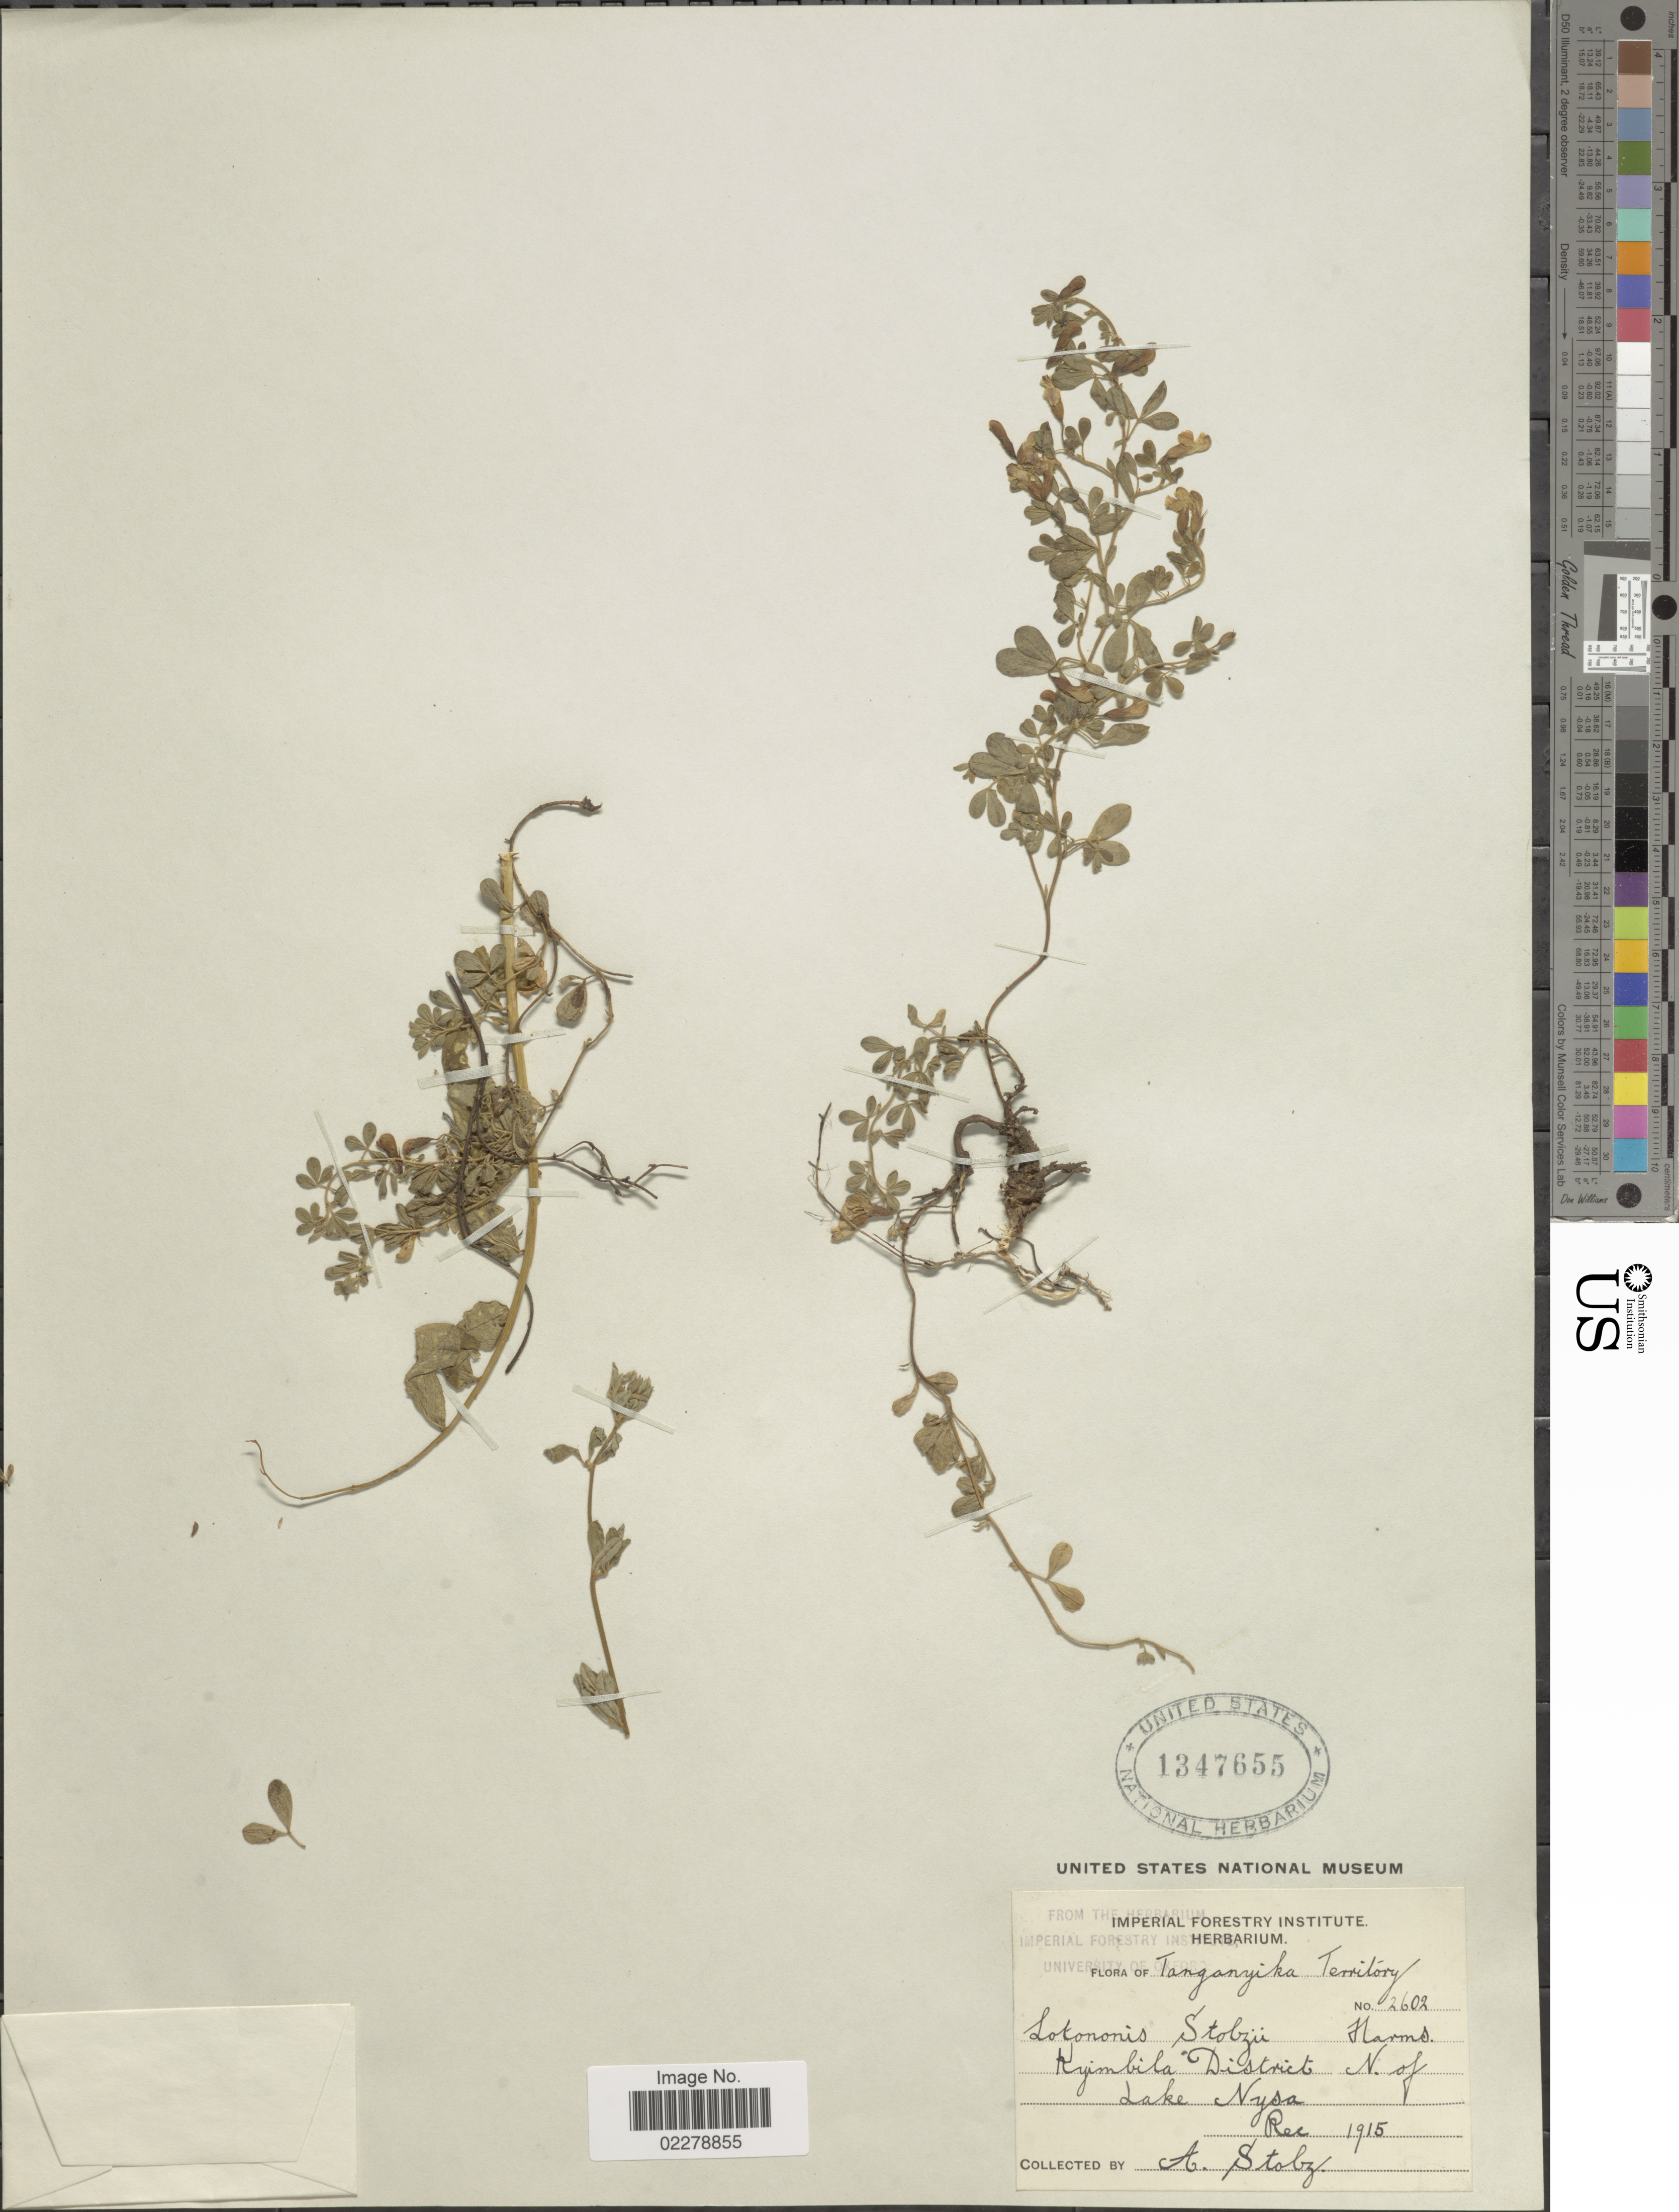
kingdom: Plantae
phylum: Tracheophyta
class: Magnoliopsida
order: Fabales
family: Fabaceae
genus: Lotononis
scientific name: Lotononis stolzii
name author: Harms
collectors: A. Stolz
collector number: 2602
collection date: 1915-12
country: Tanzania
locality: Tanganyika Territory. Kyimbila District, N. of Lake Nysa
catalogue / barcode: US 1347655